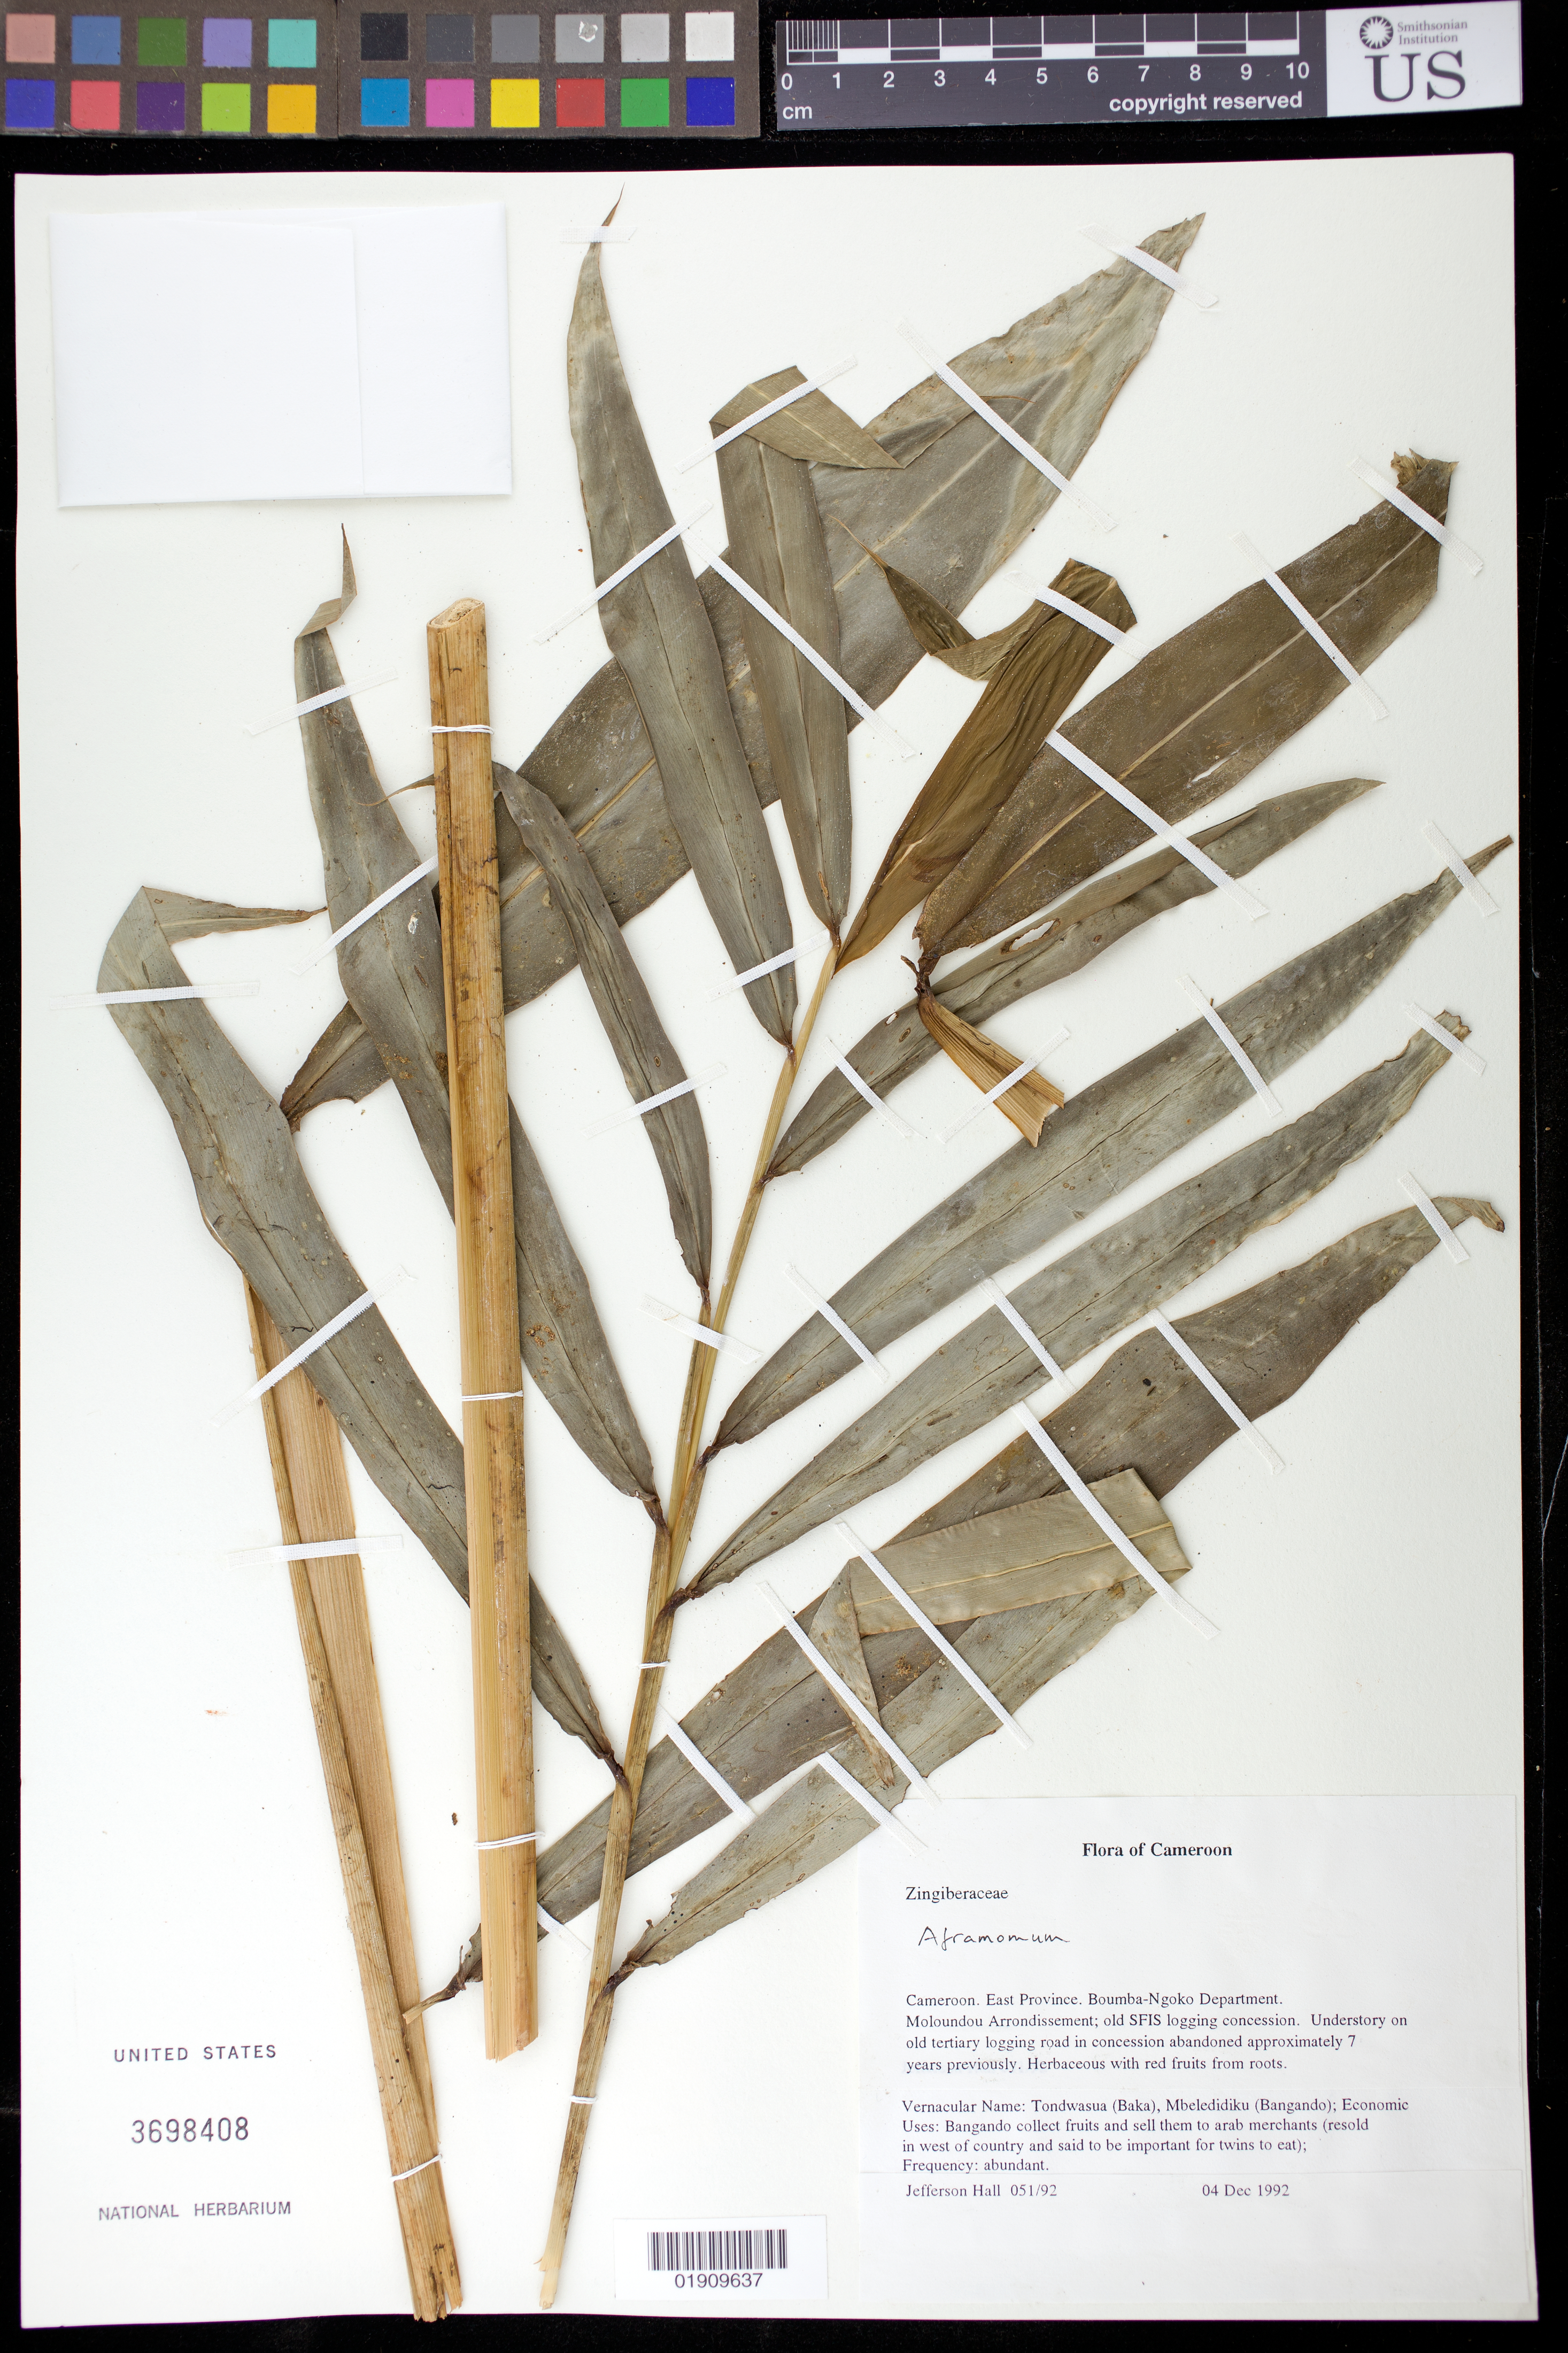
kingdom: Plantae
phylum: Tracheophyta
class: Liliopsida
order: Zingiberales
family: Zingiberaceae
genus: Aframomum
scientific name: Aframomum sp.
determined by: Maas, P. J.; Maas van de Kamer, H.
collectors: J. Hall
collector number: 051/92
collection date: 1992-12-04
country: Cameroon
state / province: Est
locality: Boumba-Ngoko Department. Boumba-Ngoko Department. Moloundou Arroundissement; old SFIS logging concession.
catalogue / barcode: US 3698408